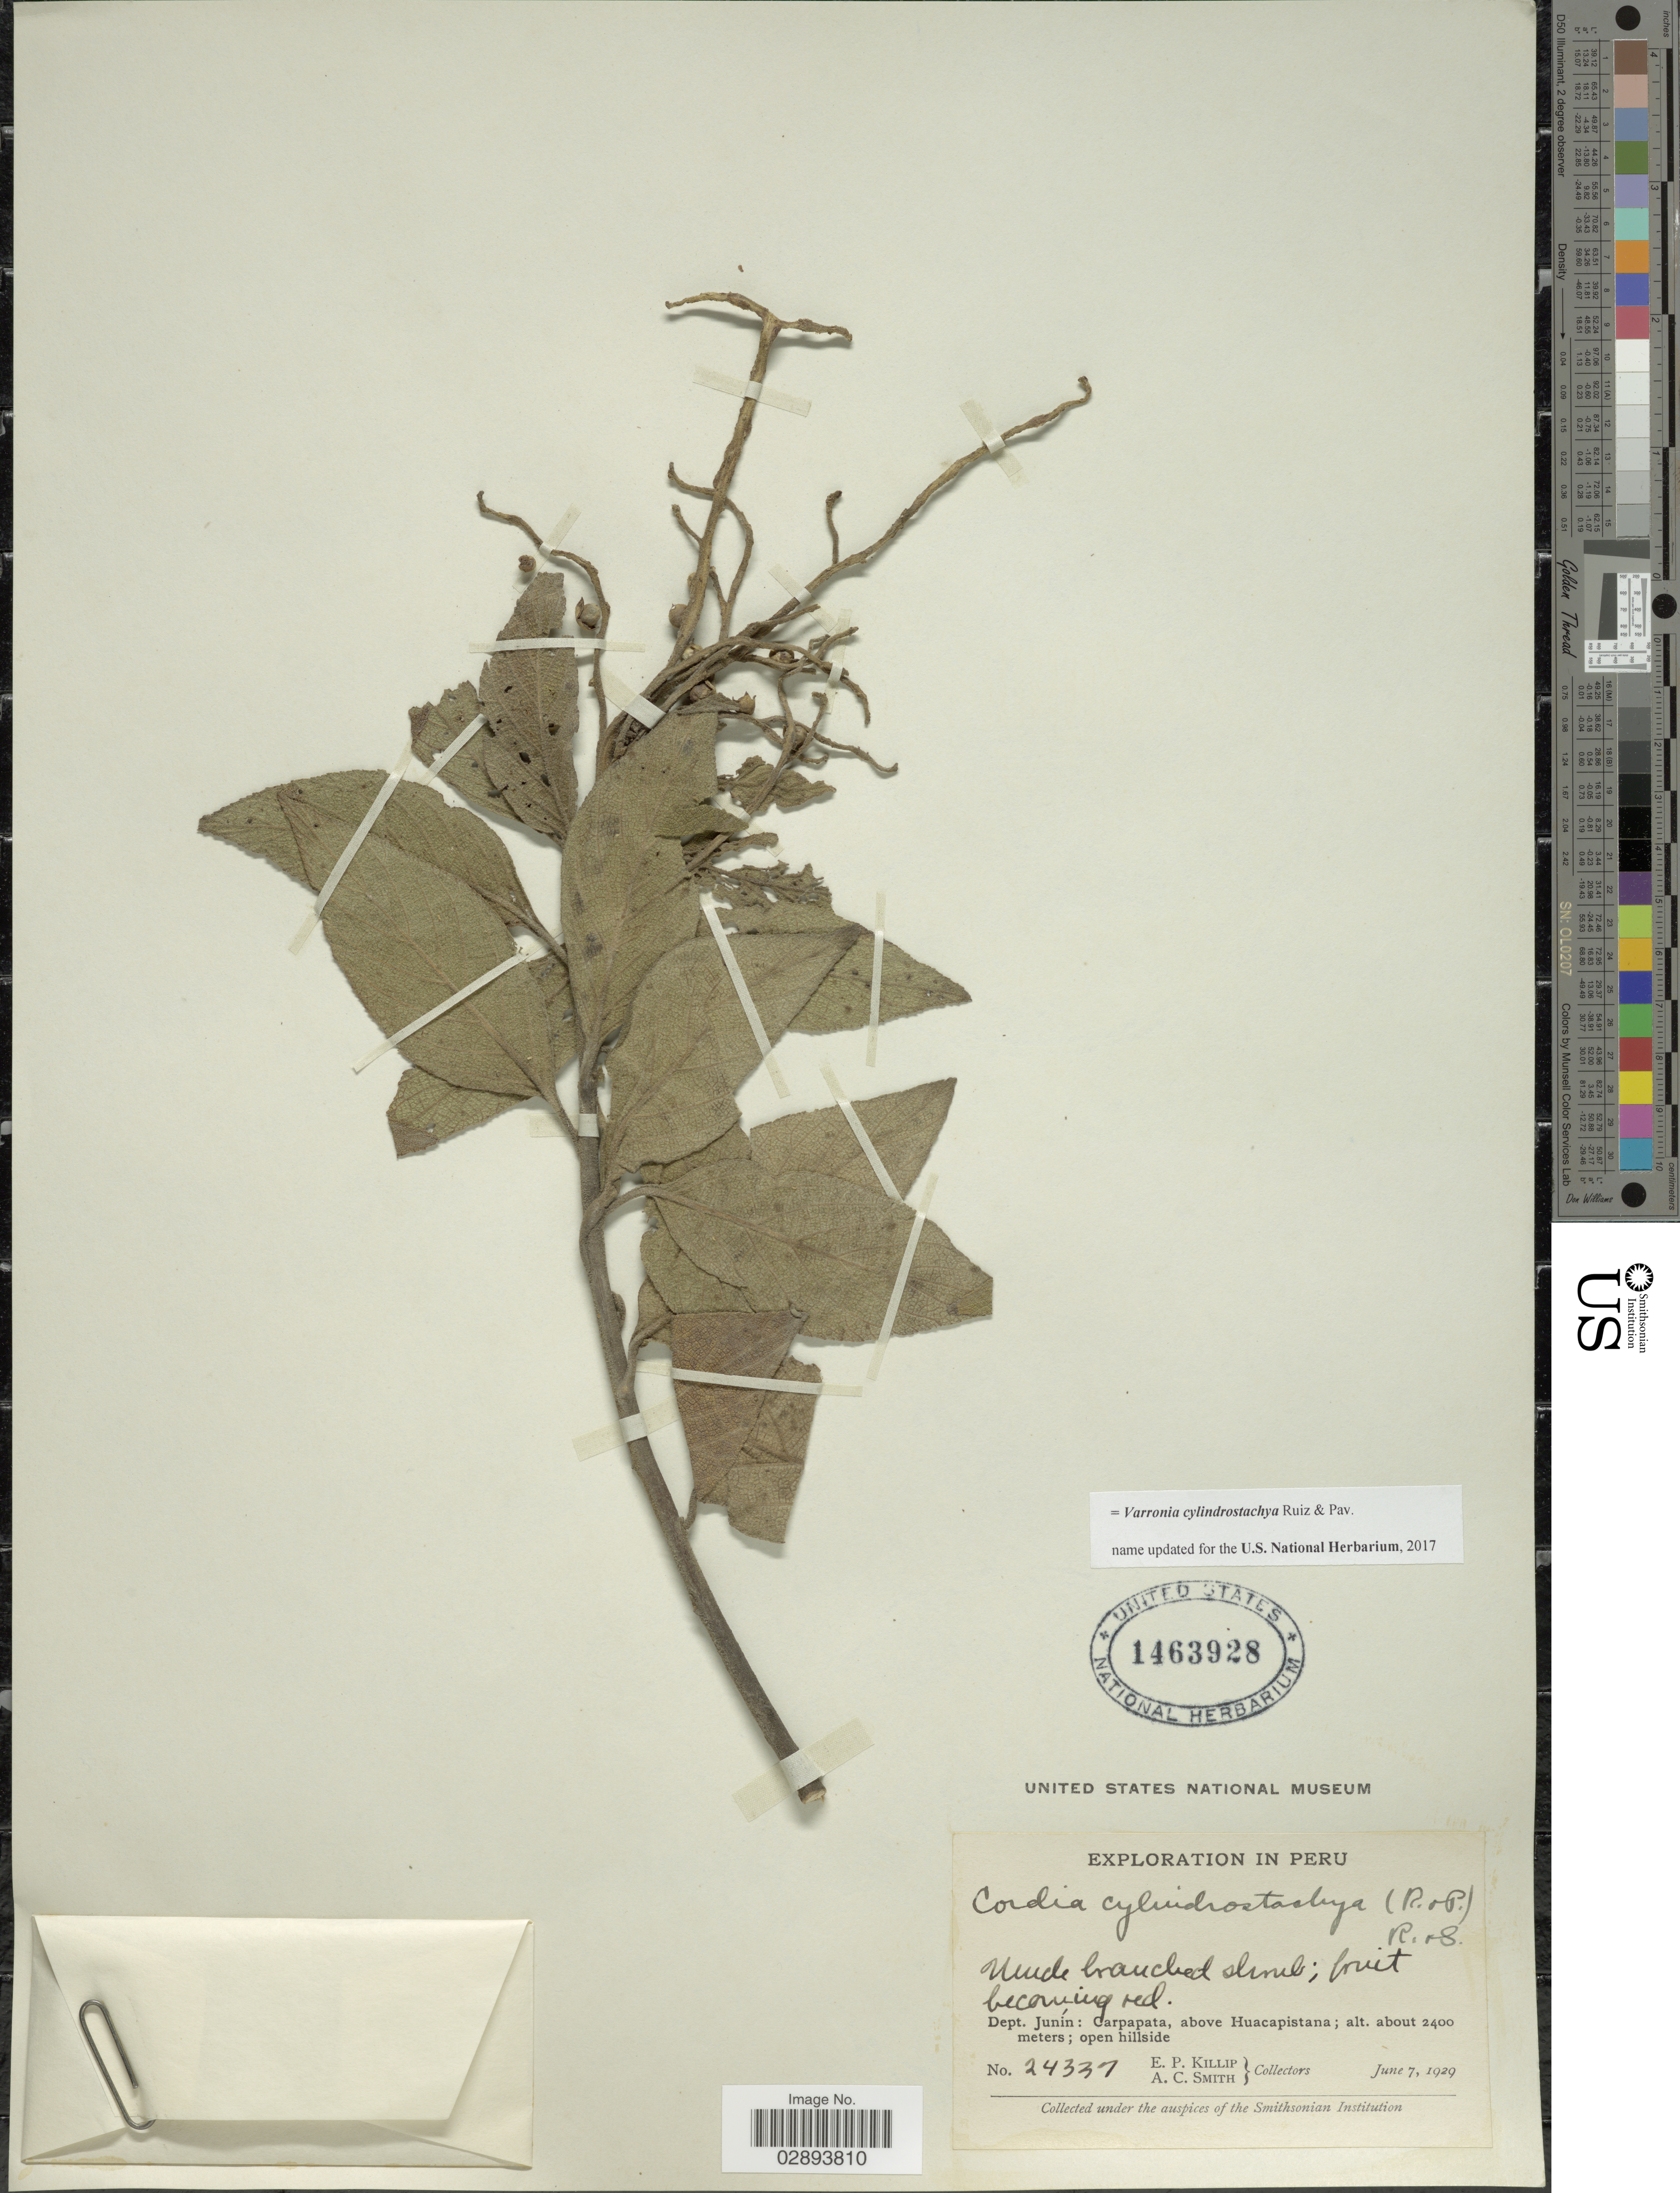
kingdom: Plantae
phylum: Tracheophyta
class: Magnoliopsida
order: Boraginales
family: Cordiaceae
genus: Varronia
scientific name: Varronia cylindrostachya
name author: Ruiz & Pav.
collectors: E. P. Killip & A. C. Smith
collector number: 24337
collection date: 1929-06-07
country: Peru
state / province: Junín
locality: Dept. Junín, Carpapata, above Huacapistana.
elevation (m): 2400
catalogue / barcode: US 1463928